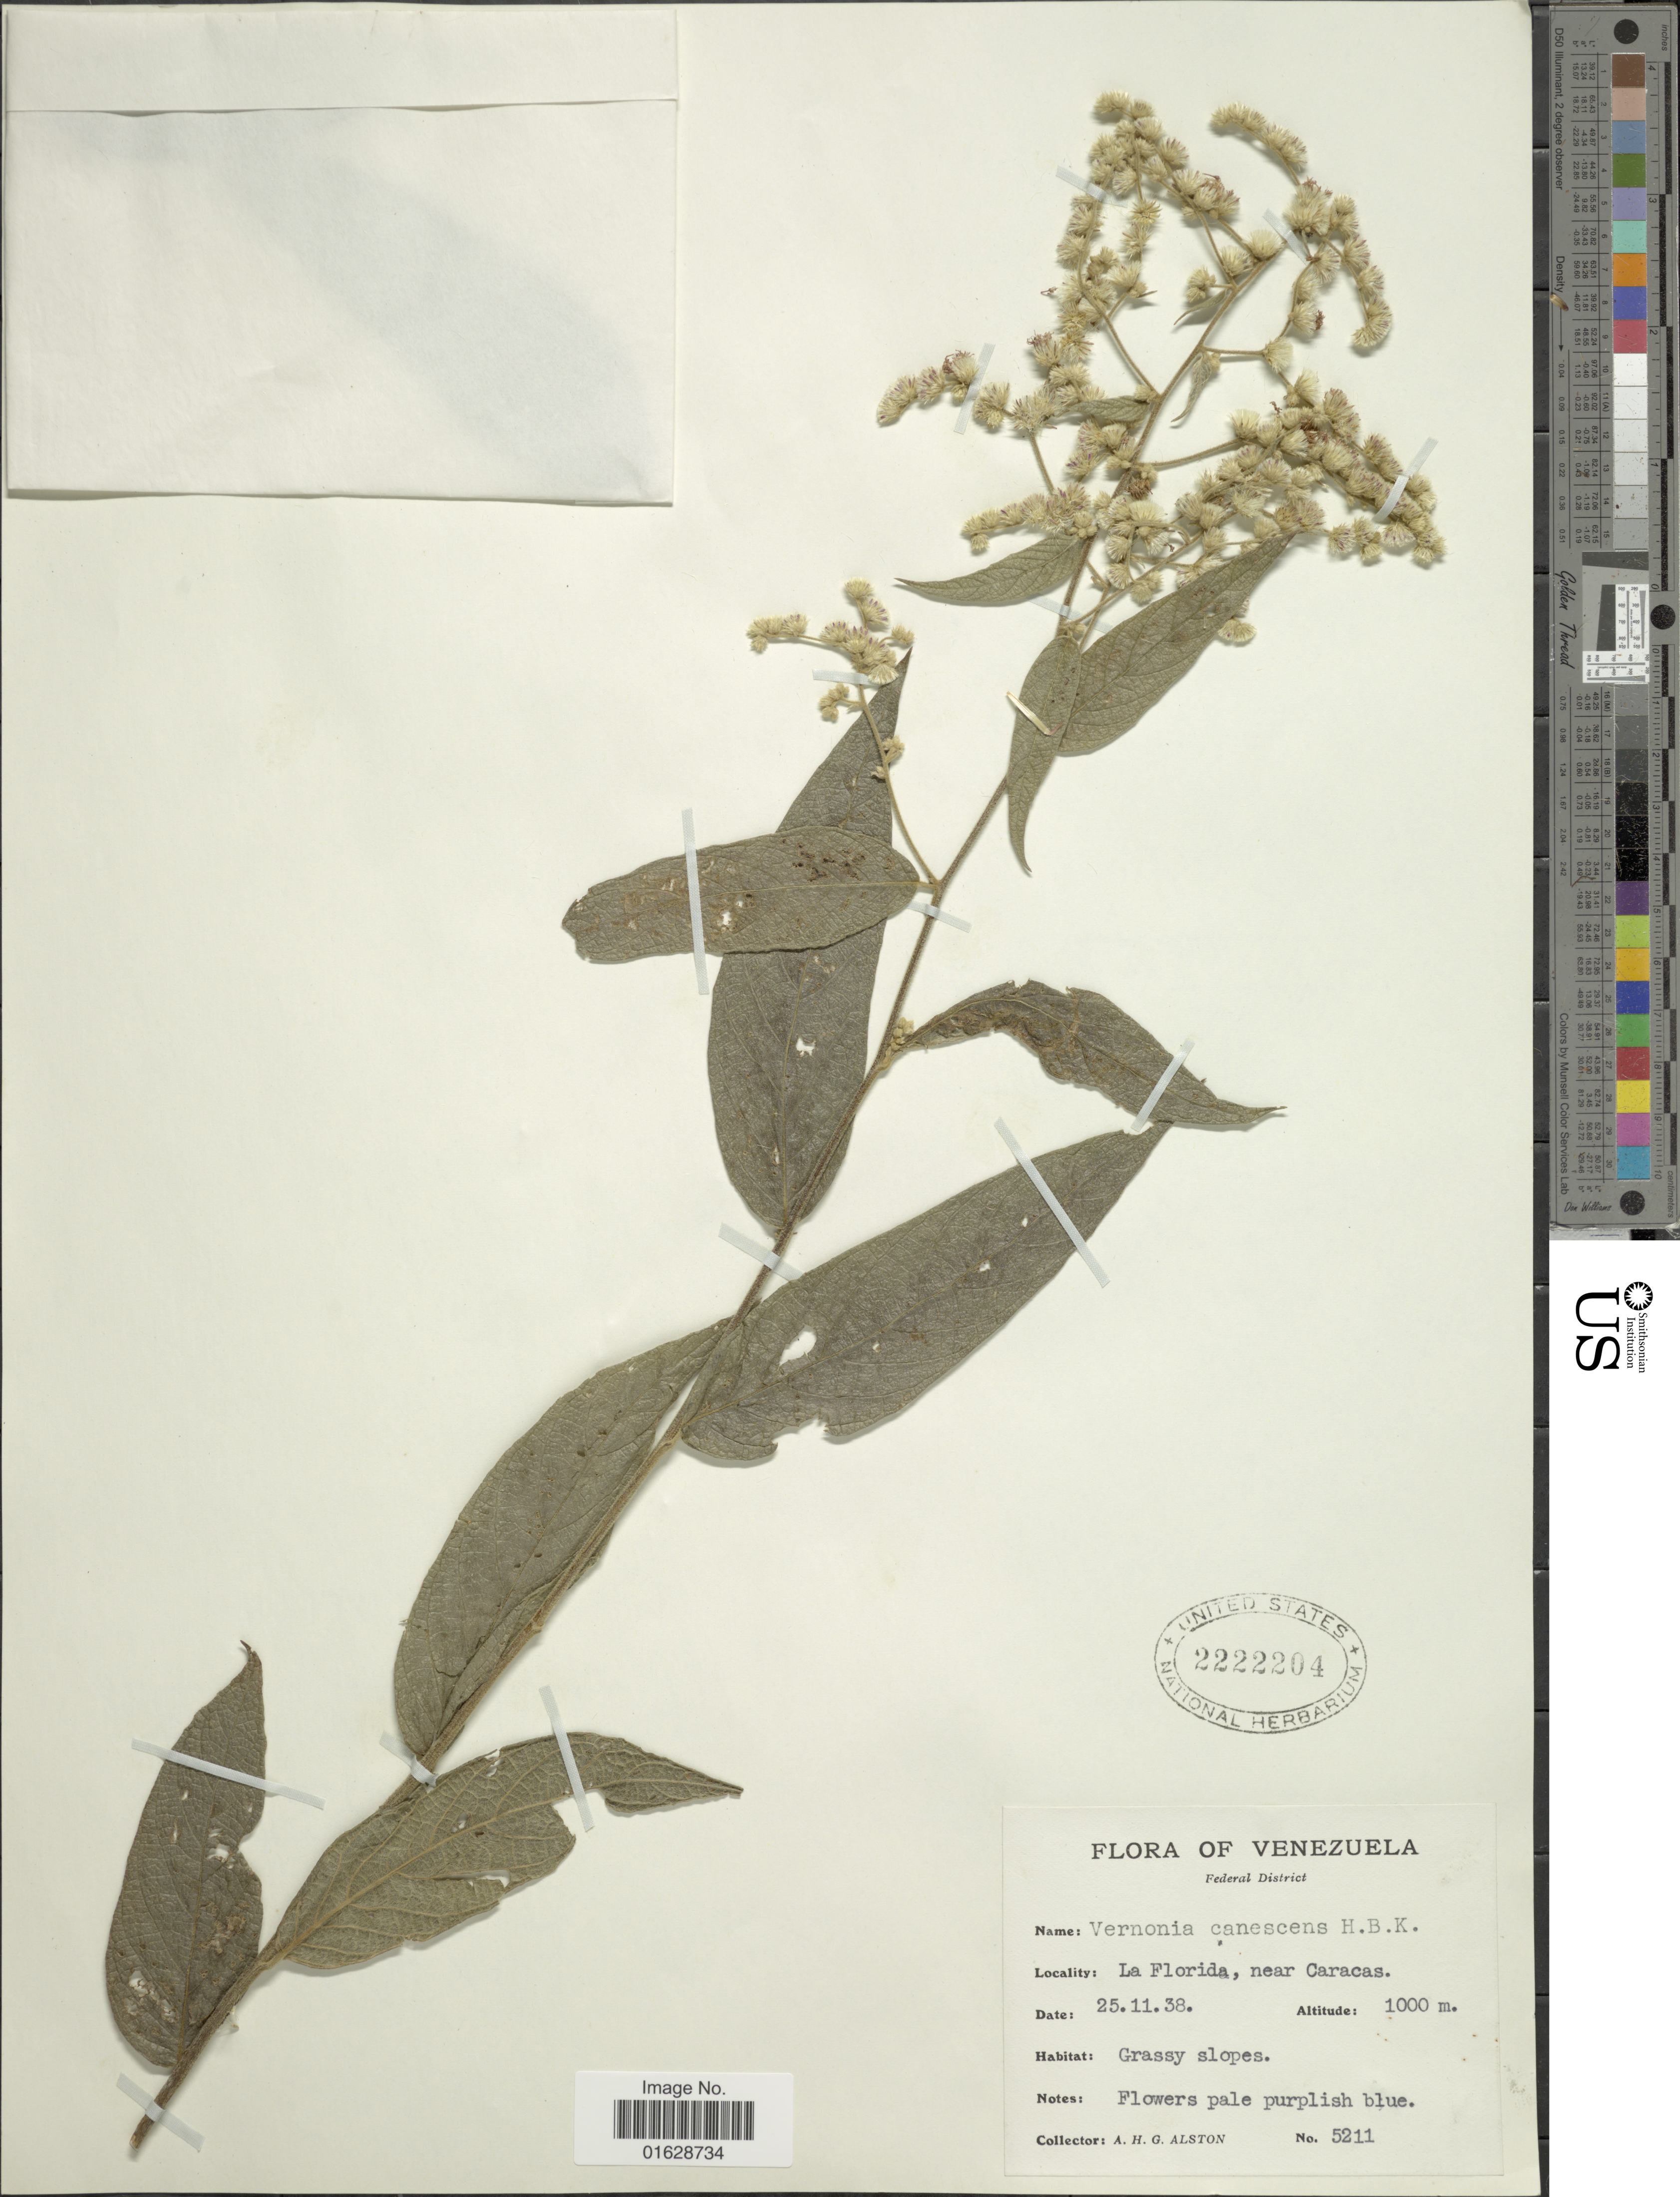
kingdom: Plantae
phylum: Tracheophyta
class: Magnoliopsida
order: Asterales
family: Asteraceae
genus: Lepidaploa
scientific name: Lepidaploa canescens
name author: (Kunth) H. Rob.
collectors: A. H. Alston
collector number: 5211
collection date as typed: Transcribed d/m/y: 25/2/38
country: Venezuela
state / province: Distrito Federal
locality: Venezuela. Federal District. La Florida, near Caracas. Grassy slopes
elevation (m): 1000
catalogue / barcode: US 2222204